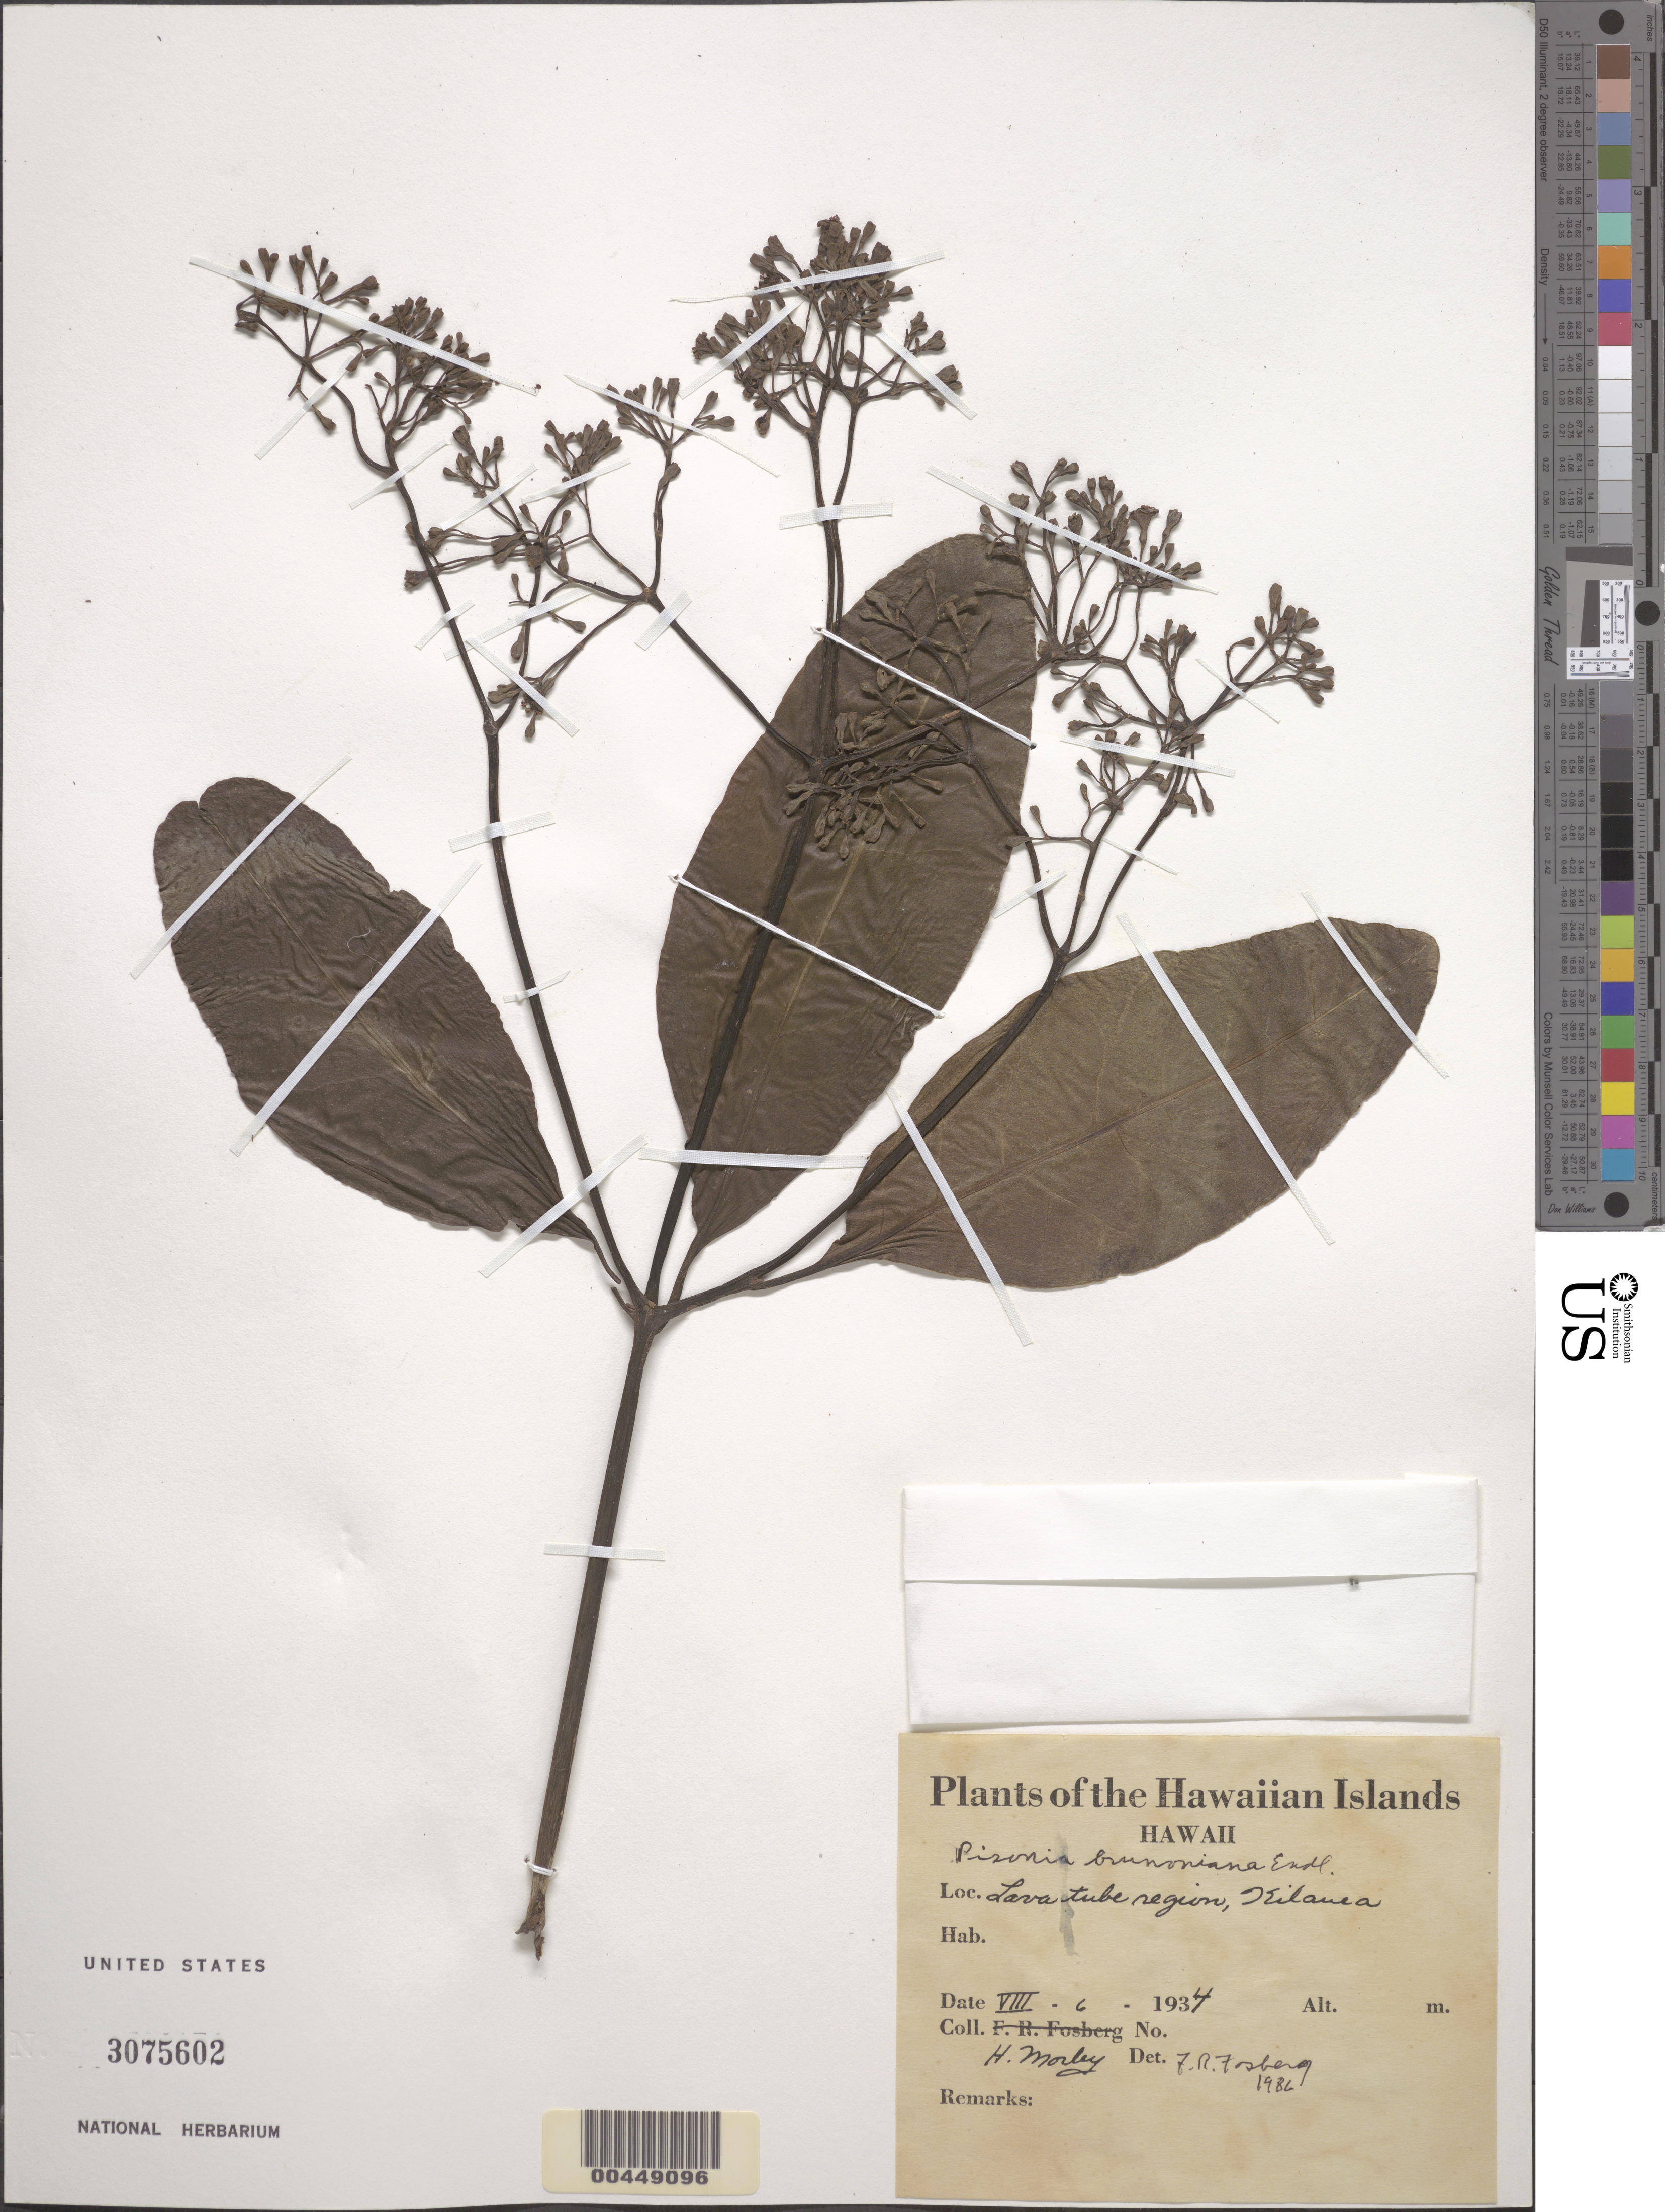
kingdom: Plantae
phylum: Tracheophyta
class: Magnoliopsida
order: Caryophyllales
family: Nyctaginaceae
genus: Ceodes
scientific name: Ceodes brunoniana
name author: (Endl.) Skottsb.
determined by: Wagner, W. L., (BOT), Smithsonian Institution - National Museum of Natural History (UNITED STATES)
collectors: H. Morley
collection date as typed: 6 Aug 1934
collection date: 1934-08-06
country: United States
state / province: Hawaii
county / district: Hawaii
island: Hawaii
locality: Lava tube region, Kilauea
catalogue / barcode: US 3075602